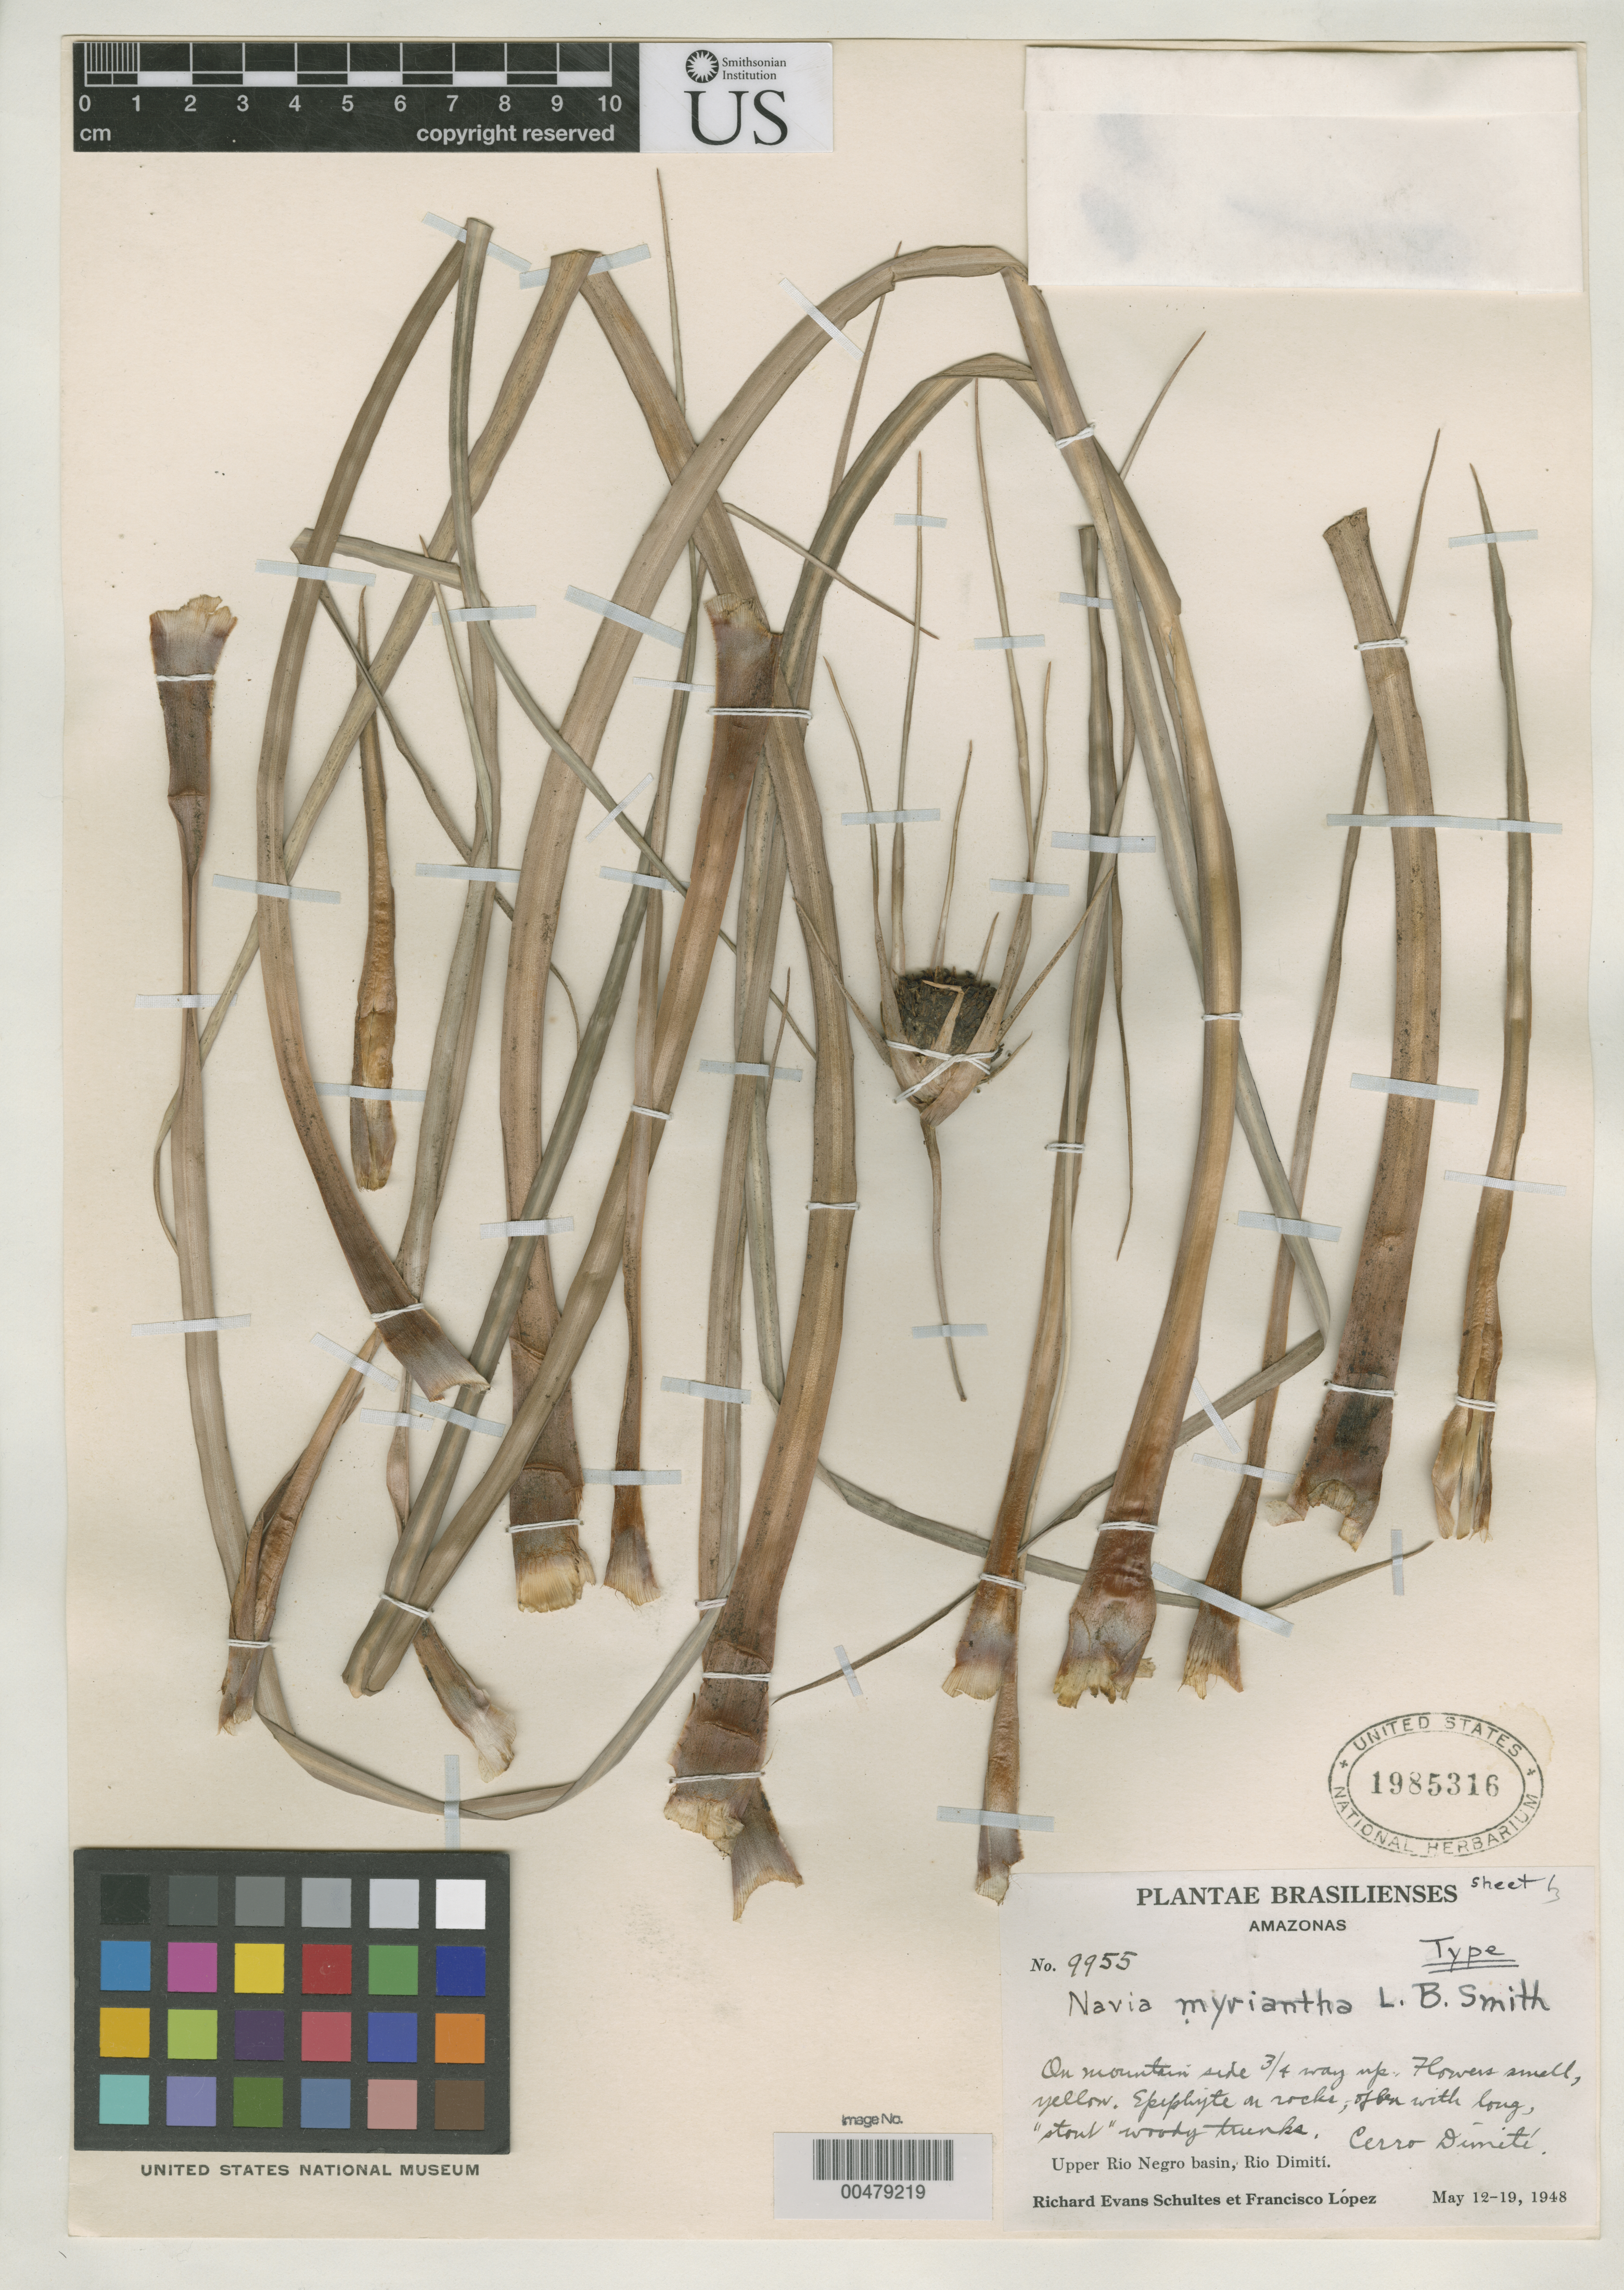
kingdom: Plantae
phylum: Tracheophyta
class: Liliopsida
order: Poales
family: Bromeliaceae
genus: Navia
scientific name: Navia myriantha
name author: L.B. Sm. in R.E. Schult.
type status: Holotype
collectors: R. E. Schultes & F. Lopéz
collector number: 9955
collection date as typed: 12 May 1948 to 19 May 1948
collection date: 1948-05-12/1948-05-19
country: Brazil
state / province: Amazonas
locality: Upper Rio Negro basin, Rio Dimiti, Cerro Dimiti.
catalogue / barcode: US 1985316